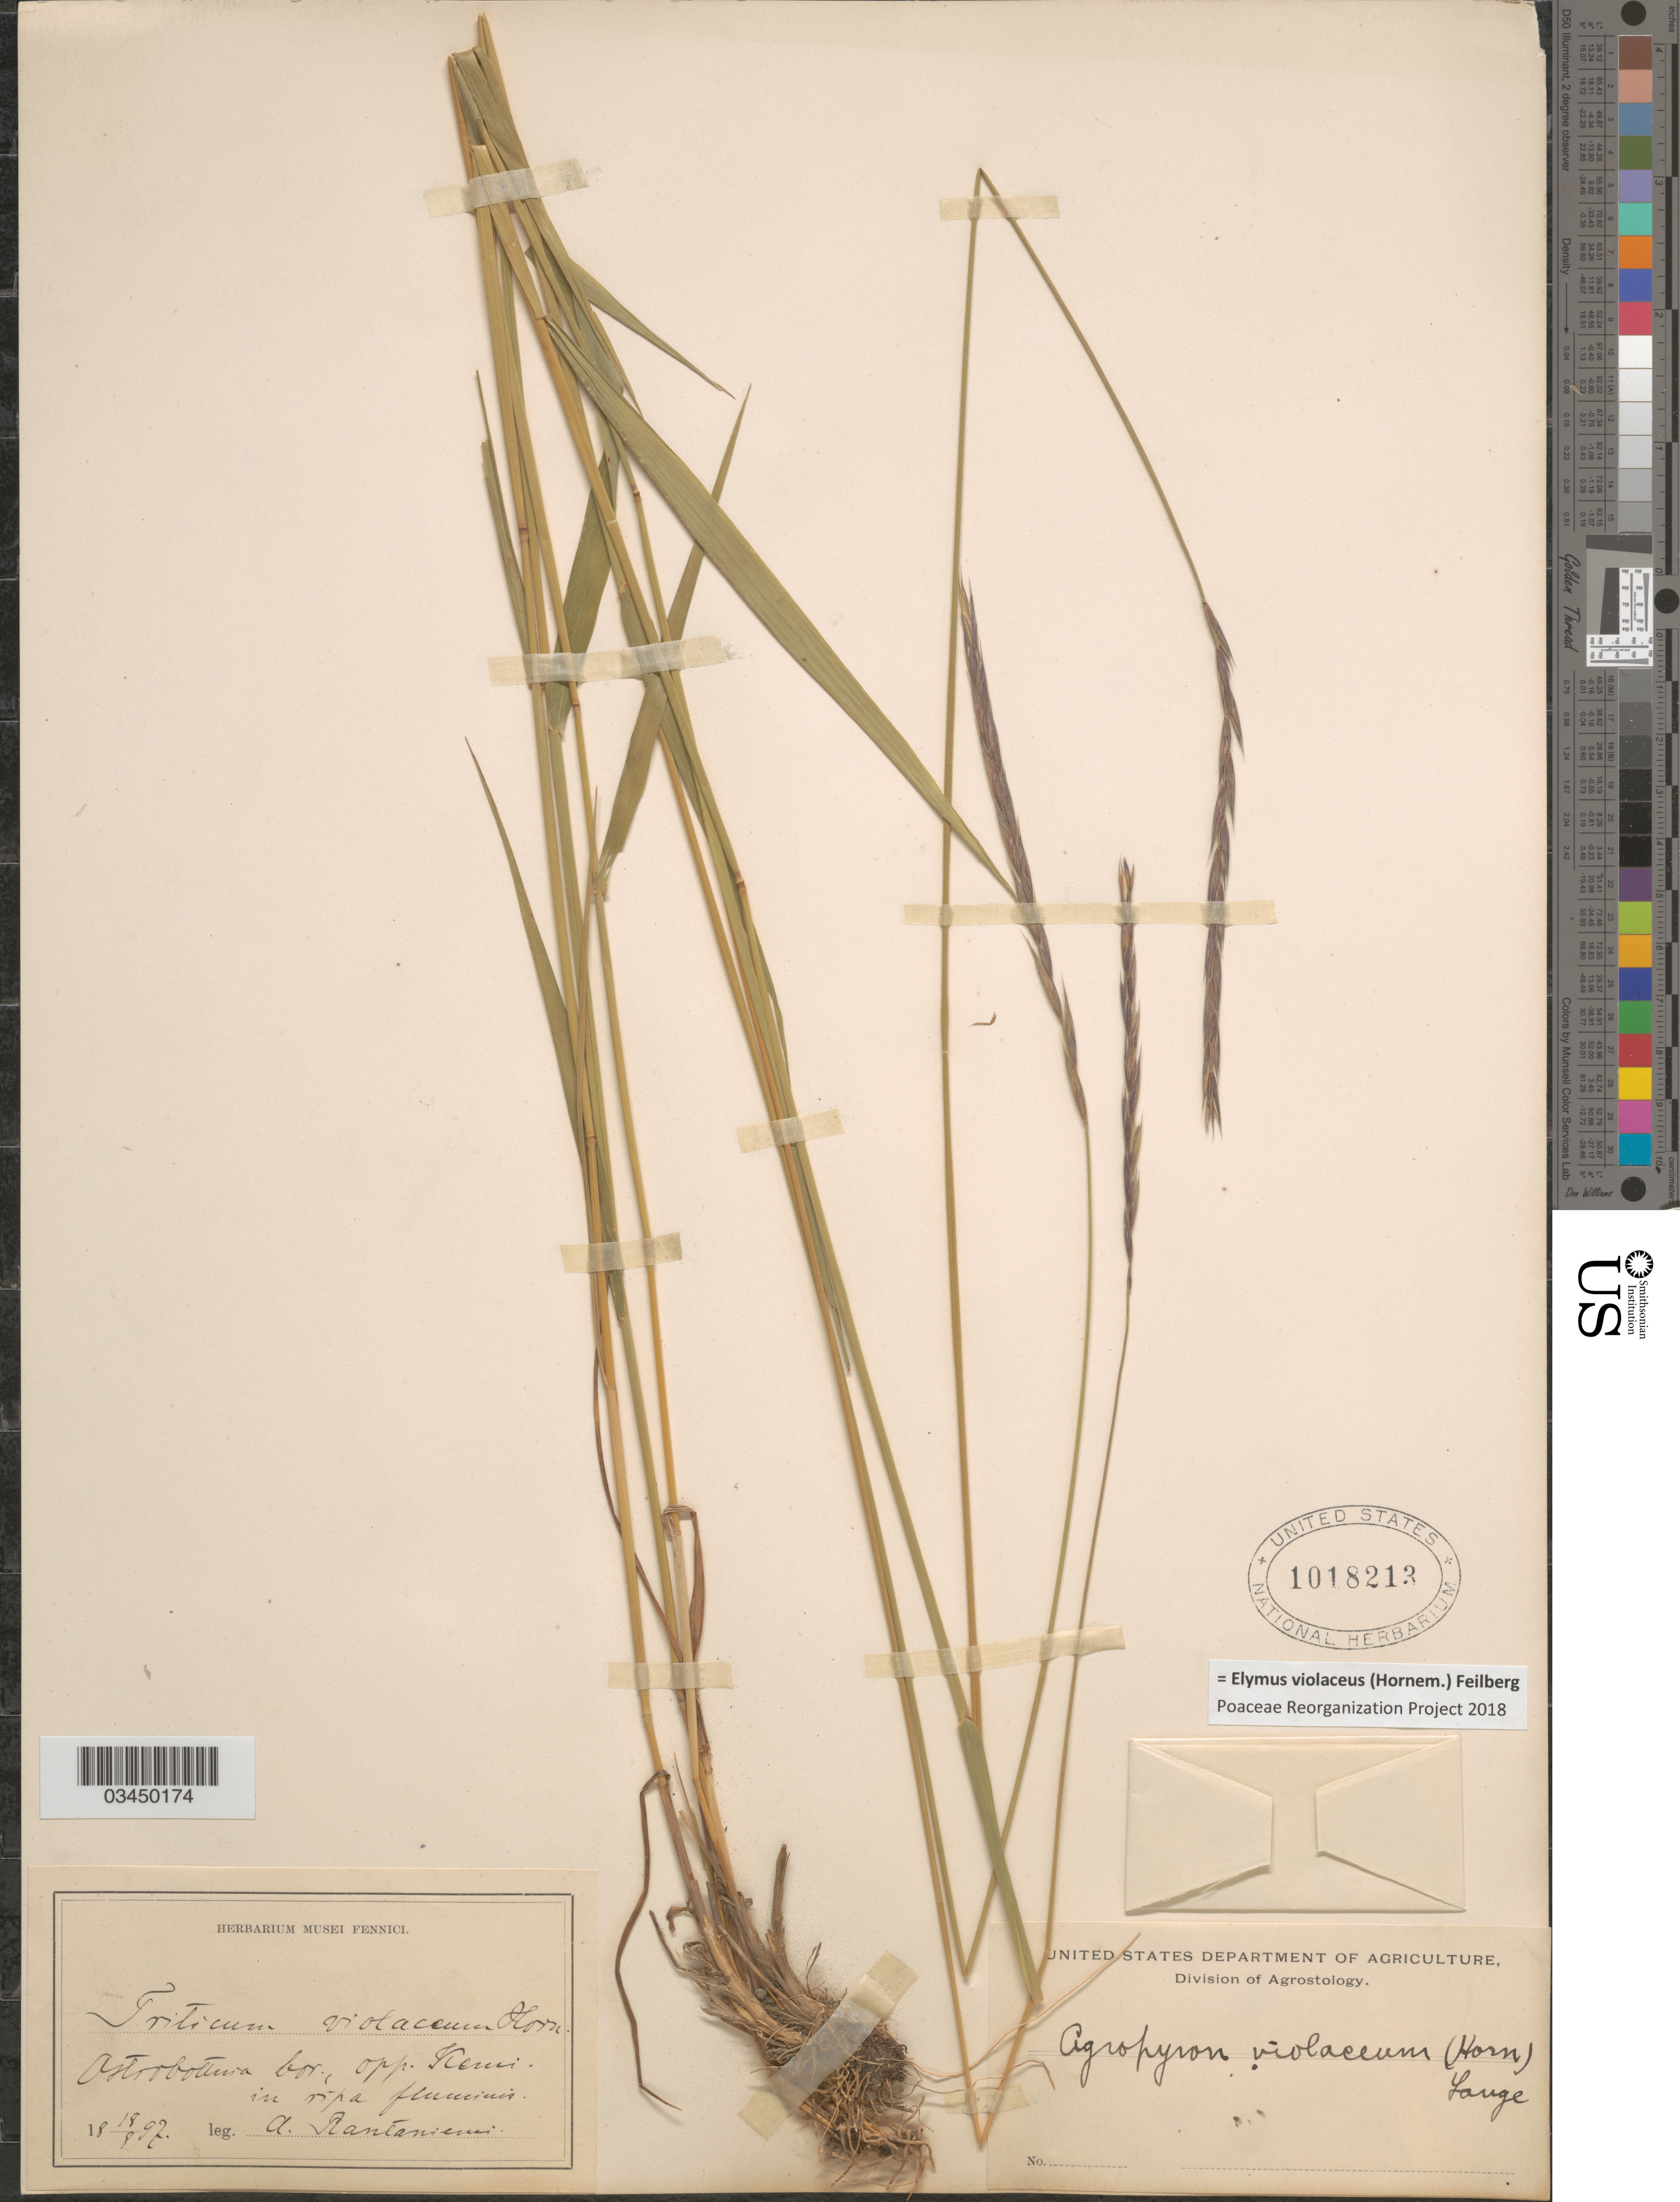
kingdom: Plantae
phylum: Tracheophyta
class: Liliopsida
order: Poales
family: Poaceae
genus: Elymus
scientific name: Elymus violaceus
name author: (Hornem.) Feilberg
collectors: A. Rantaniemi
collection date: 1897-08-18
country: Finland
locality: Ostrobottnia bor., opp. Kemi in ripa fluminis.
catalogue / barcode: US 1018213